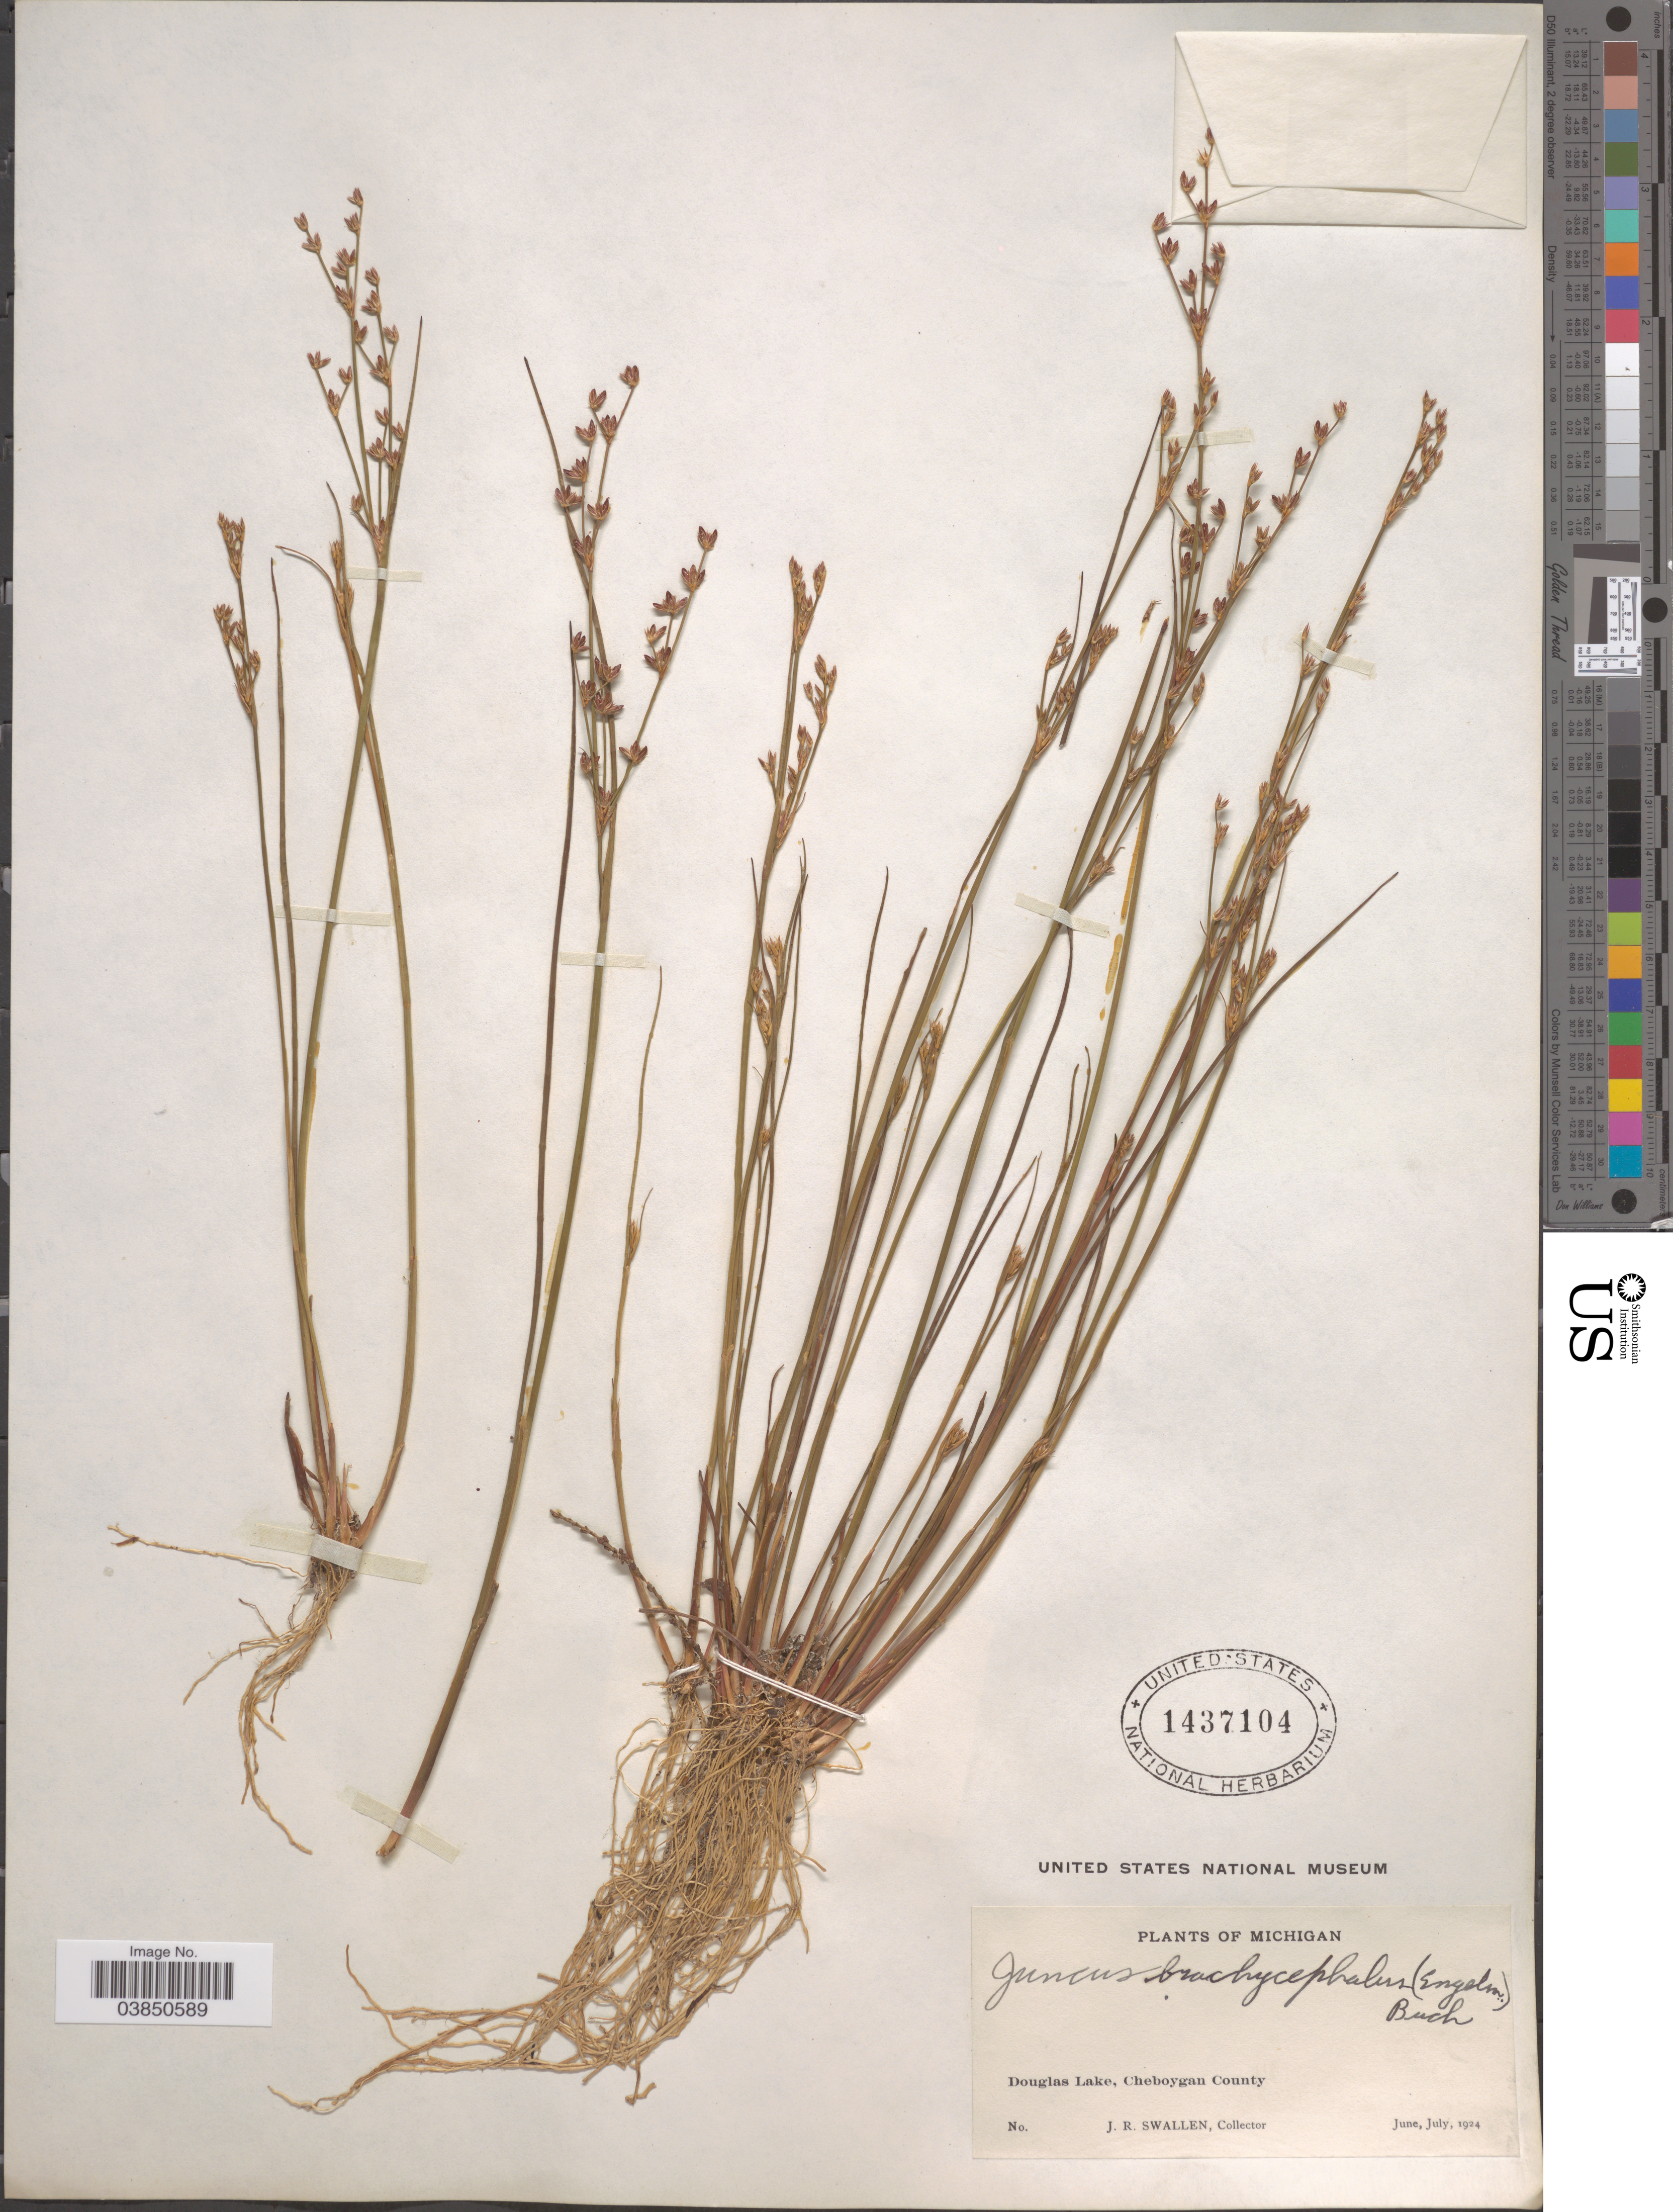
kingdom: Plantae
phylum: Tracheophyta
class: Liliopsida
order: Poales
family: Juncaceae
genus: Juncus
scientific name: Juncus brachycephalus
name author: (Engelm.) Buchenau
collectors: J. R. Swallen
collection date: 1924-06/1924-07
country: United States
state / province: Michigan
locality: Douglas Lake, Cheboygan County.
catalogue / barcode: US 1437104